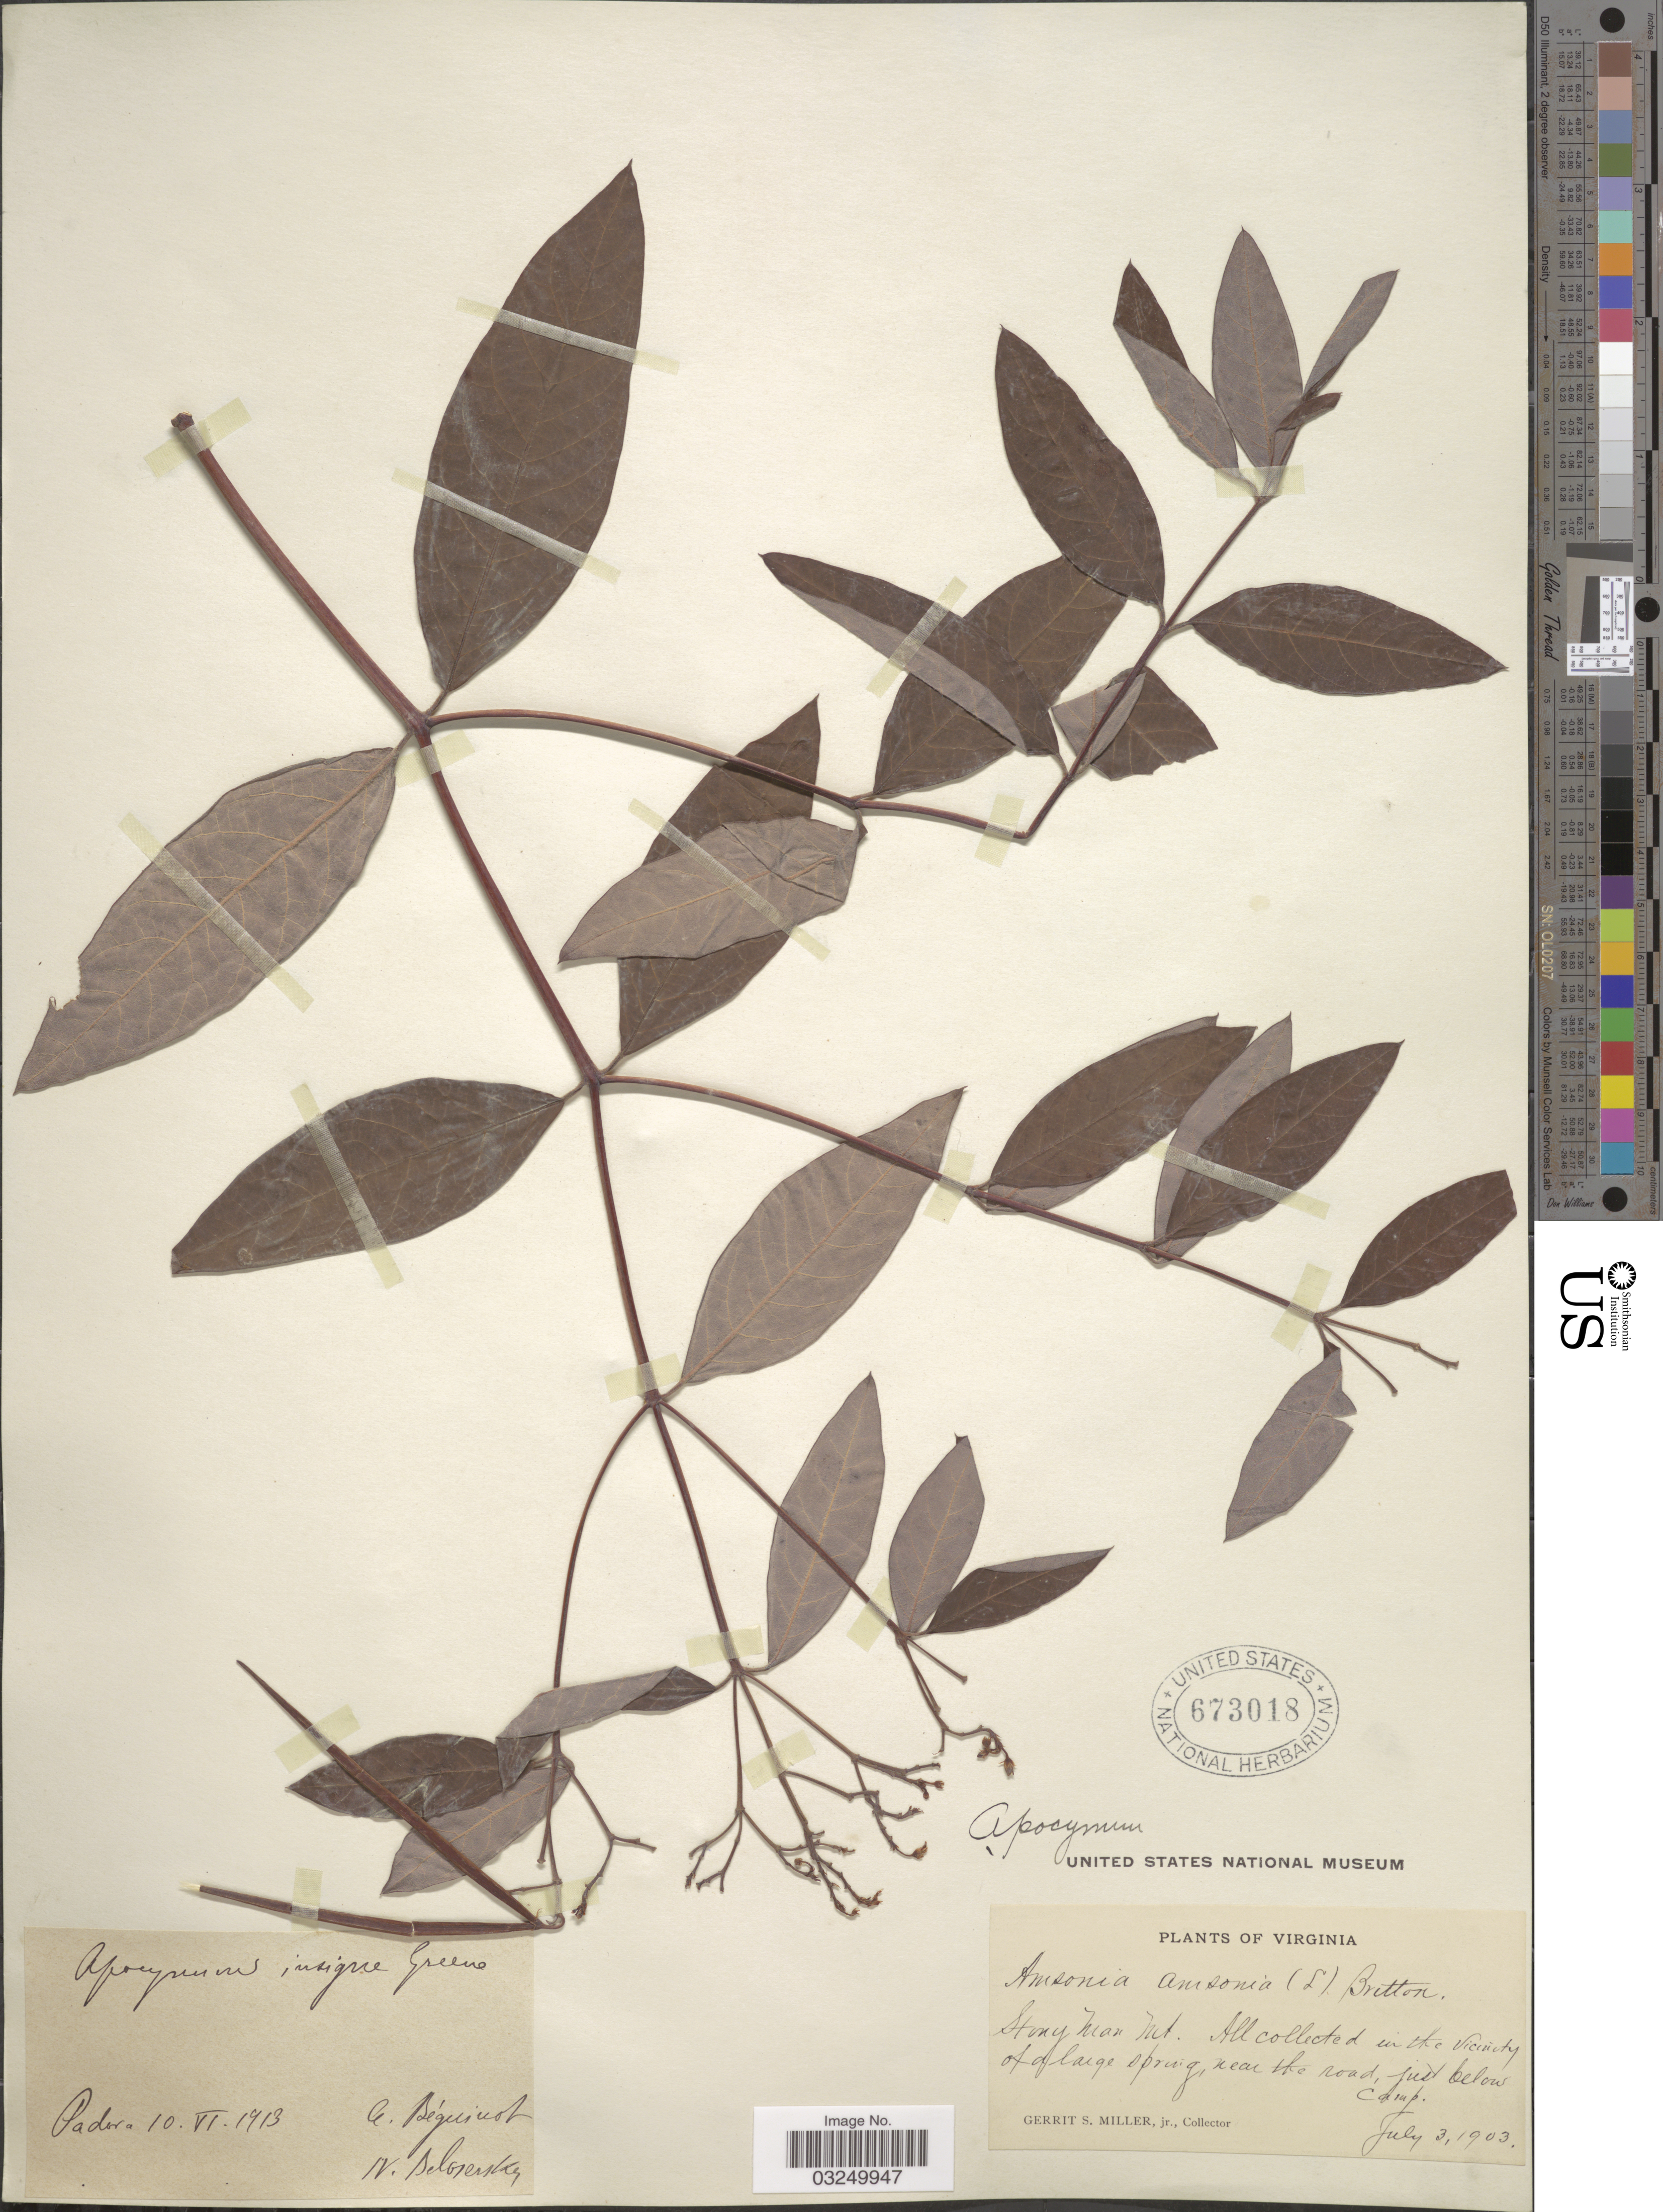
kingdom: Plantae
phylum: Tracheophyta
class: Magnoliopsida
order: Gentianales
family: Apocynaceae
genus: Apocynum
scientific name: Apocynum insigne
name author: S.W. Greene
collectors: G. S. Miller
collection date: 1903-07-03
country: United States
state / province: Virginia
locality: Stony Man Mt. In the vicinity of a large spring, near the road, just below camp.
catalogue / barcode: US 673018